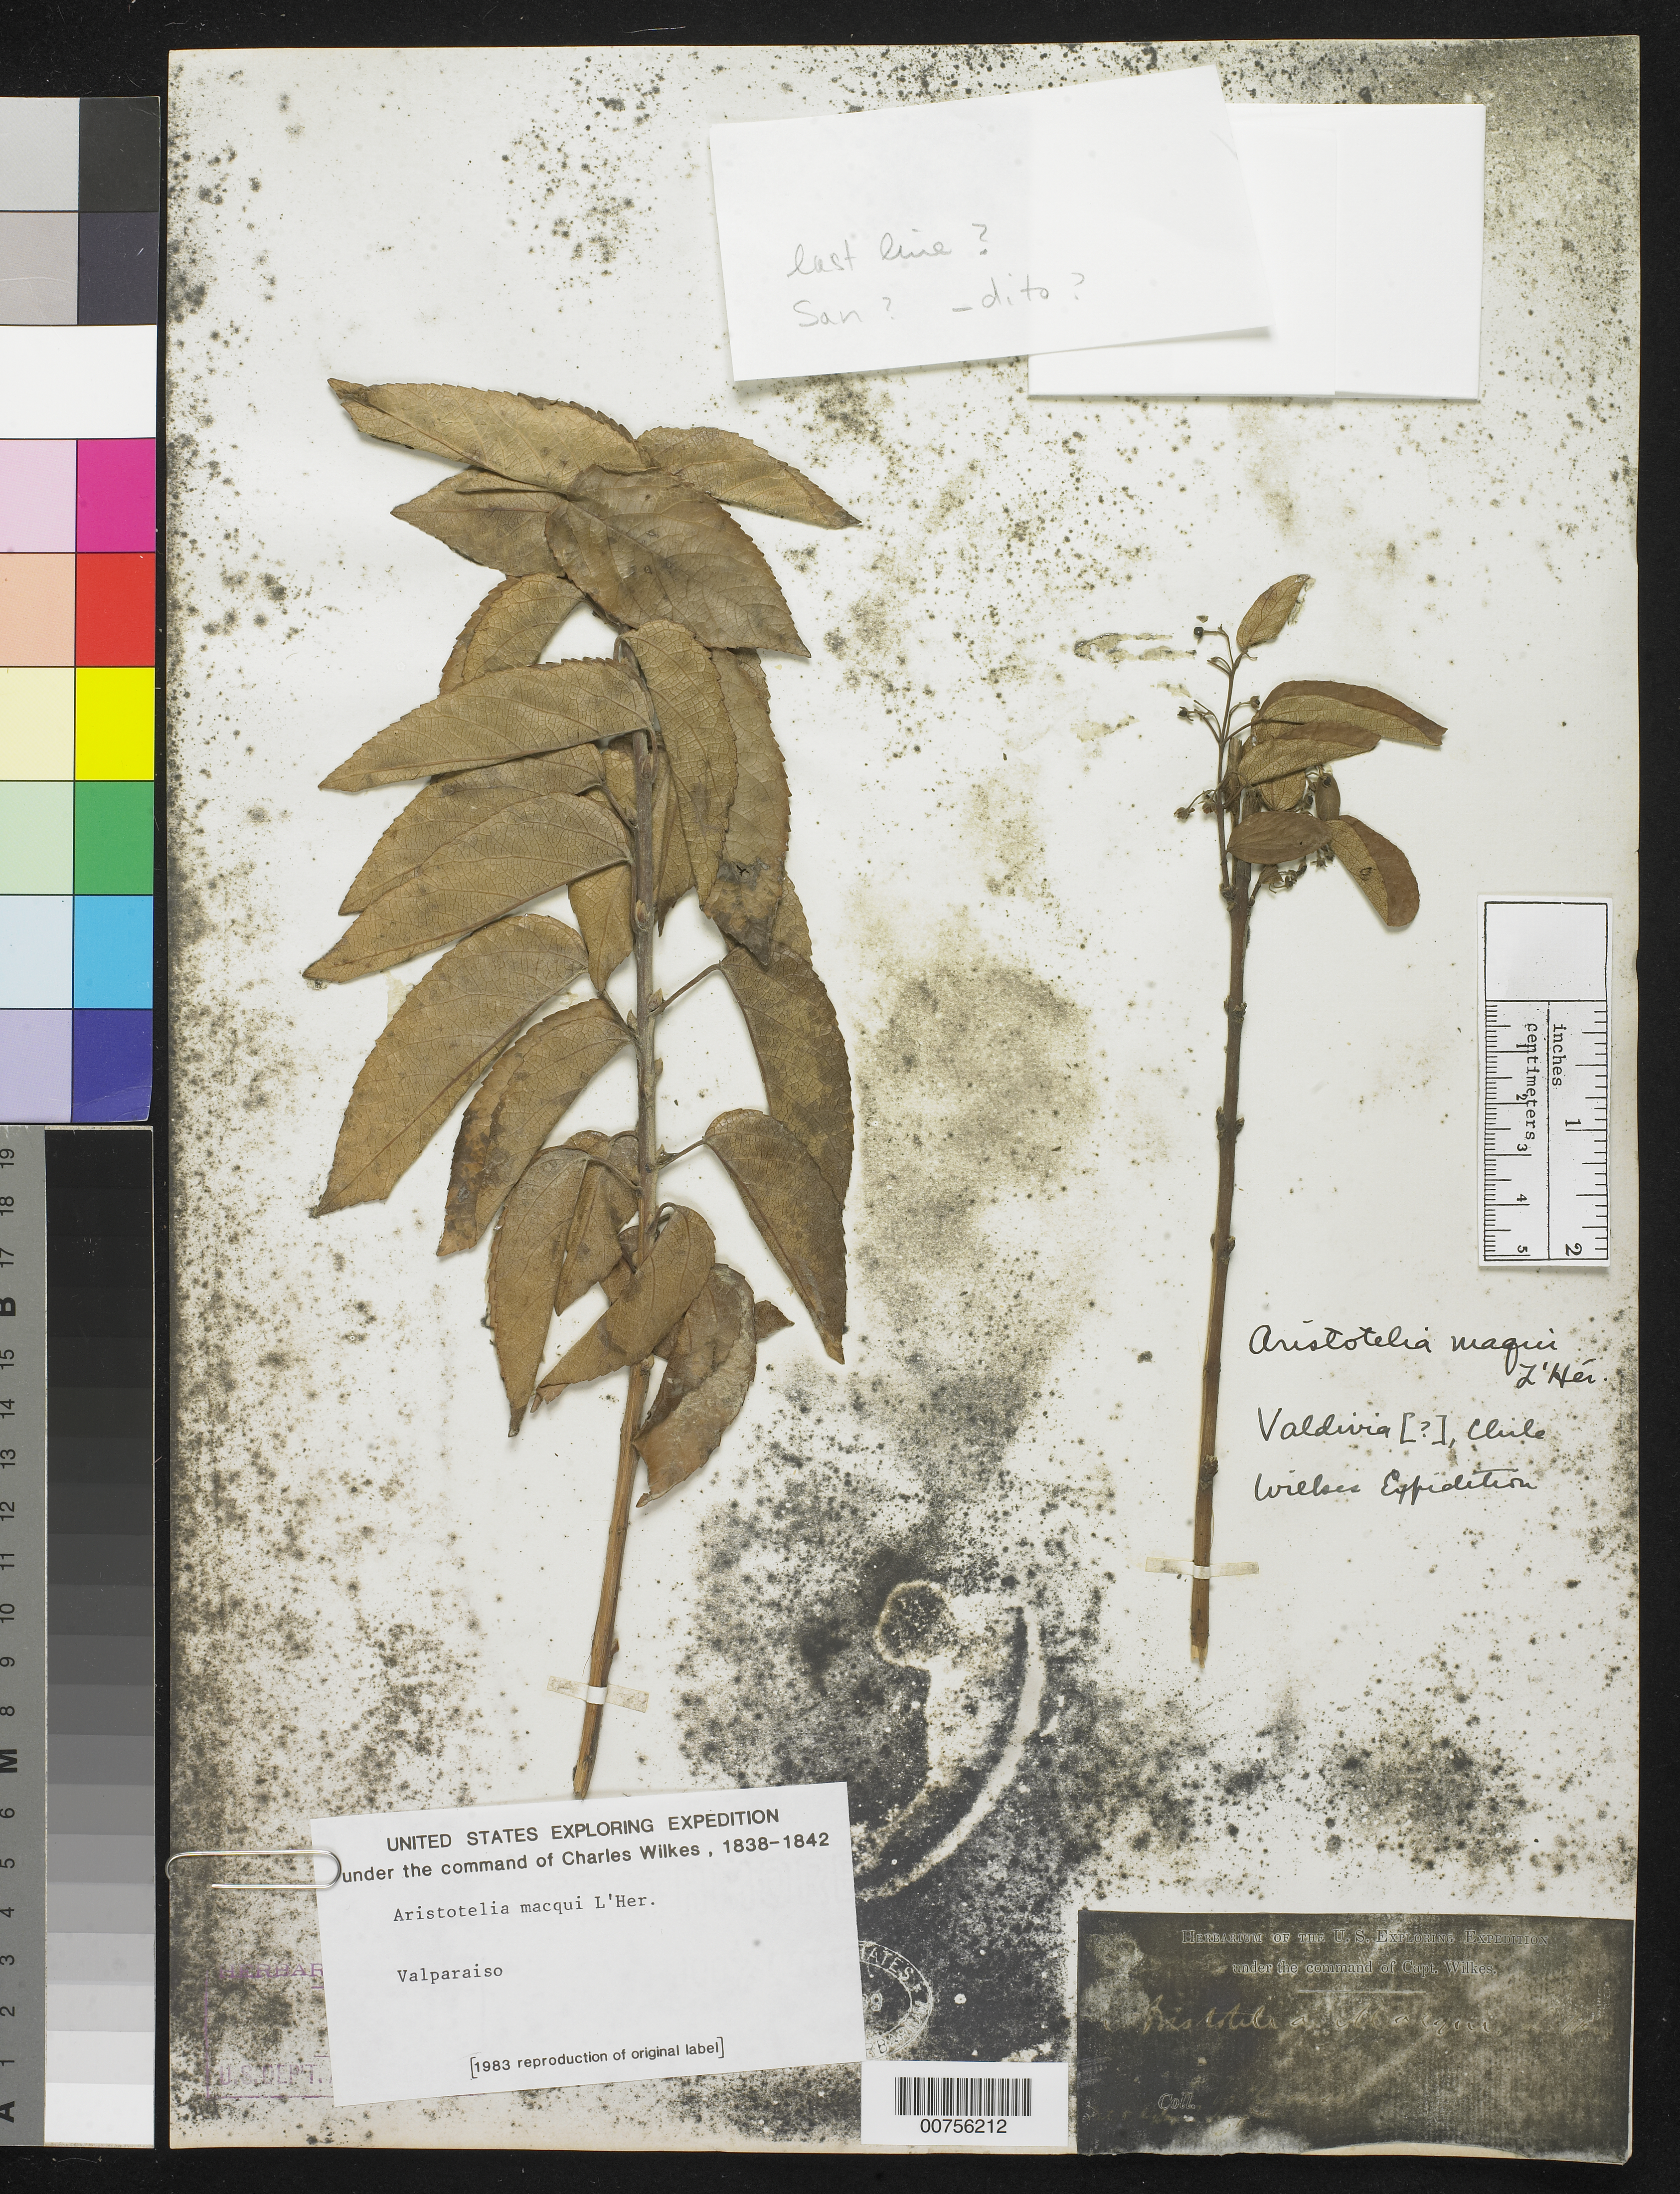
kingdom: Plantae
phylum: Tracheophyta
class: Magnoliopsida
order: Oxalidales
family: Elaeocarpaceae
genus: Aristotelia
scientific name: Aristotelia maqui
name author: L'Hér.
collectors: Wilkes Explor. Exped.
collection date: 1838/1842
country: Chile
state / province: Valparaíso (V)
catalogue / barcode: US 13589